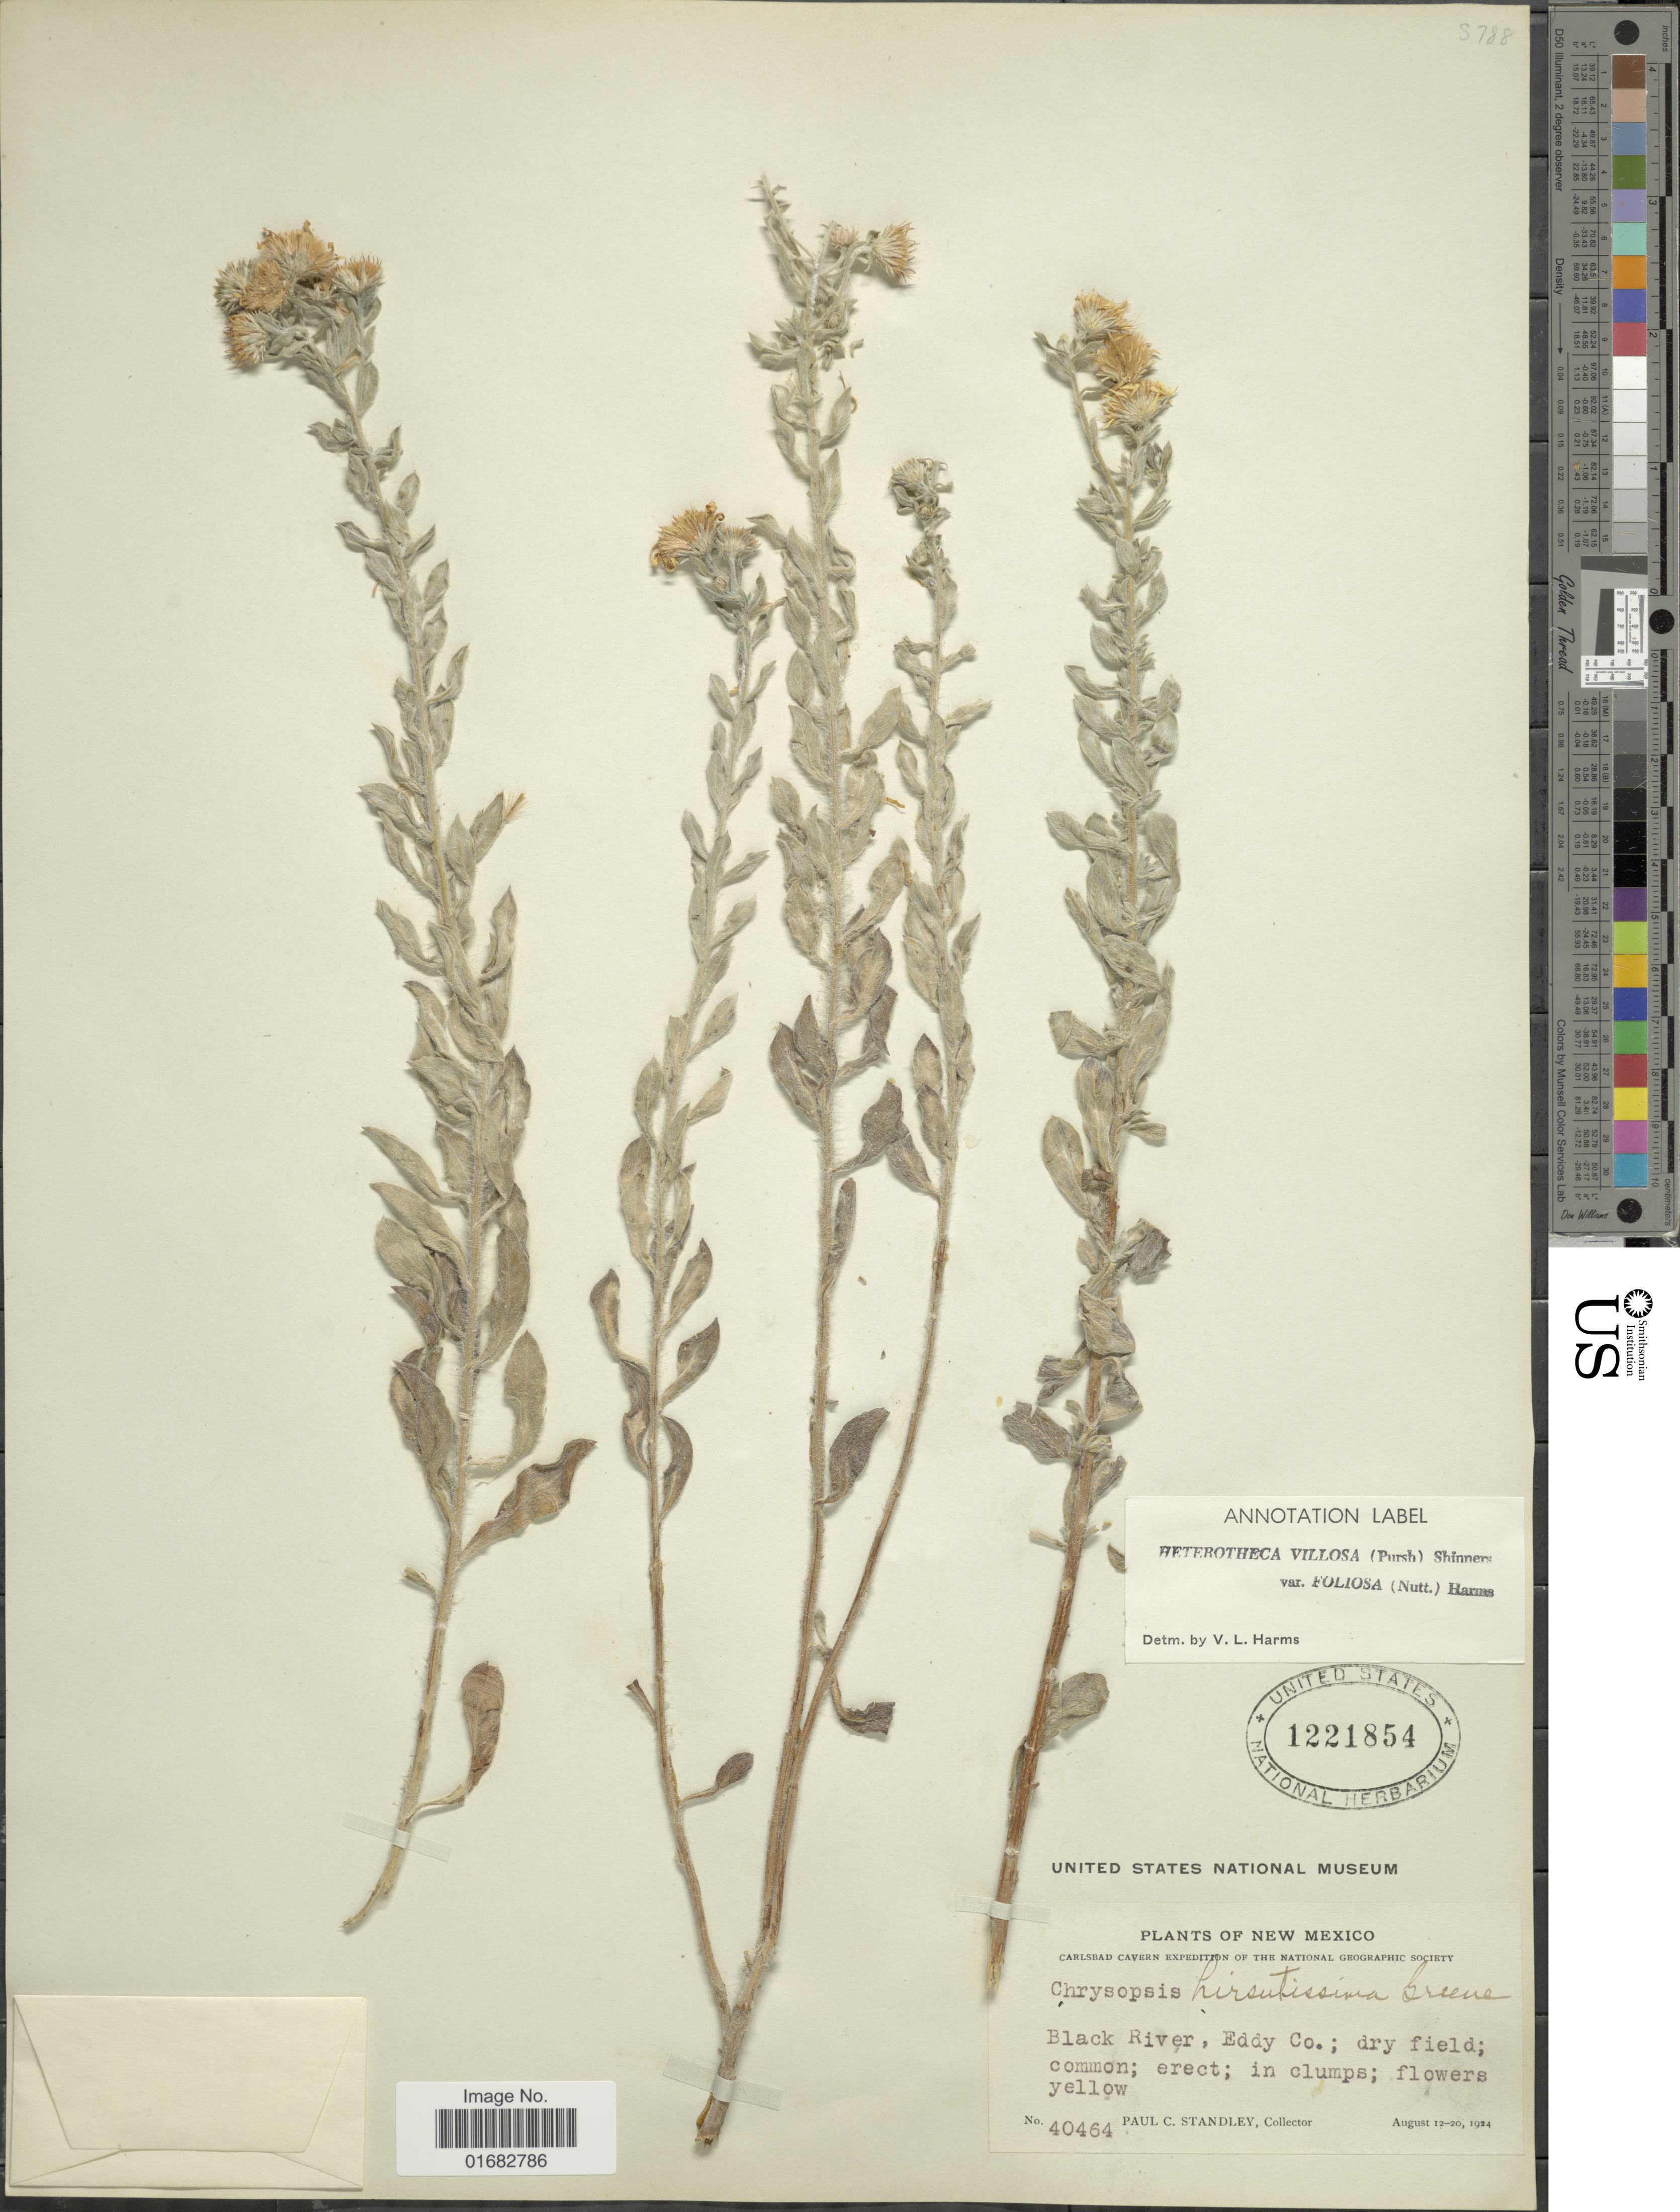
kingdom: Plantae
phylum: Tracheophyta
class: Magnoliopsida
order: Asterales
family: Asteraceae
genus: Heterotheca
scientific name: Heterotheca villosa var. foliosa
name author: (Nutt.) V.L. Harms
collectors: P. C. Standley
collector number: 40464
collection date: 1924-08-12/1924-08-20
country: United States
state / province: New Mexico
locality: Carlsbad Cavern. Black River, Eddy Co.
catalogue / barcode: US 1221854